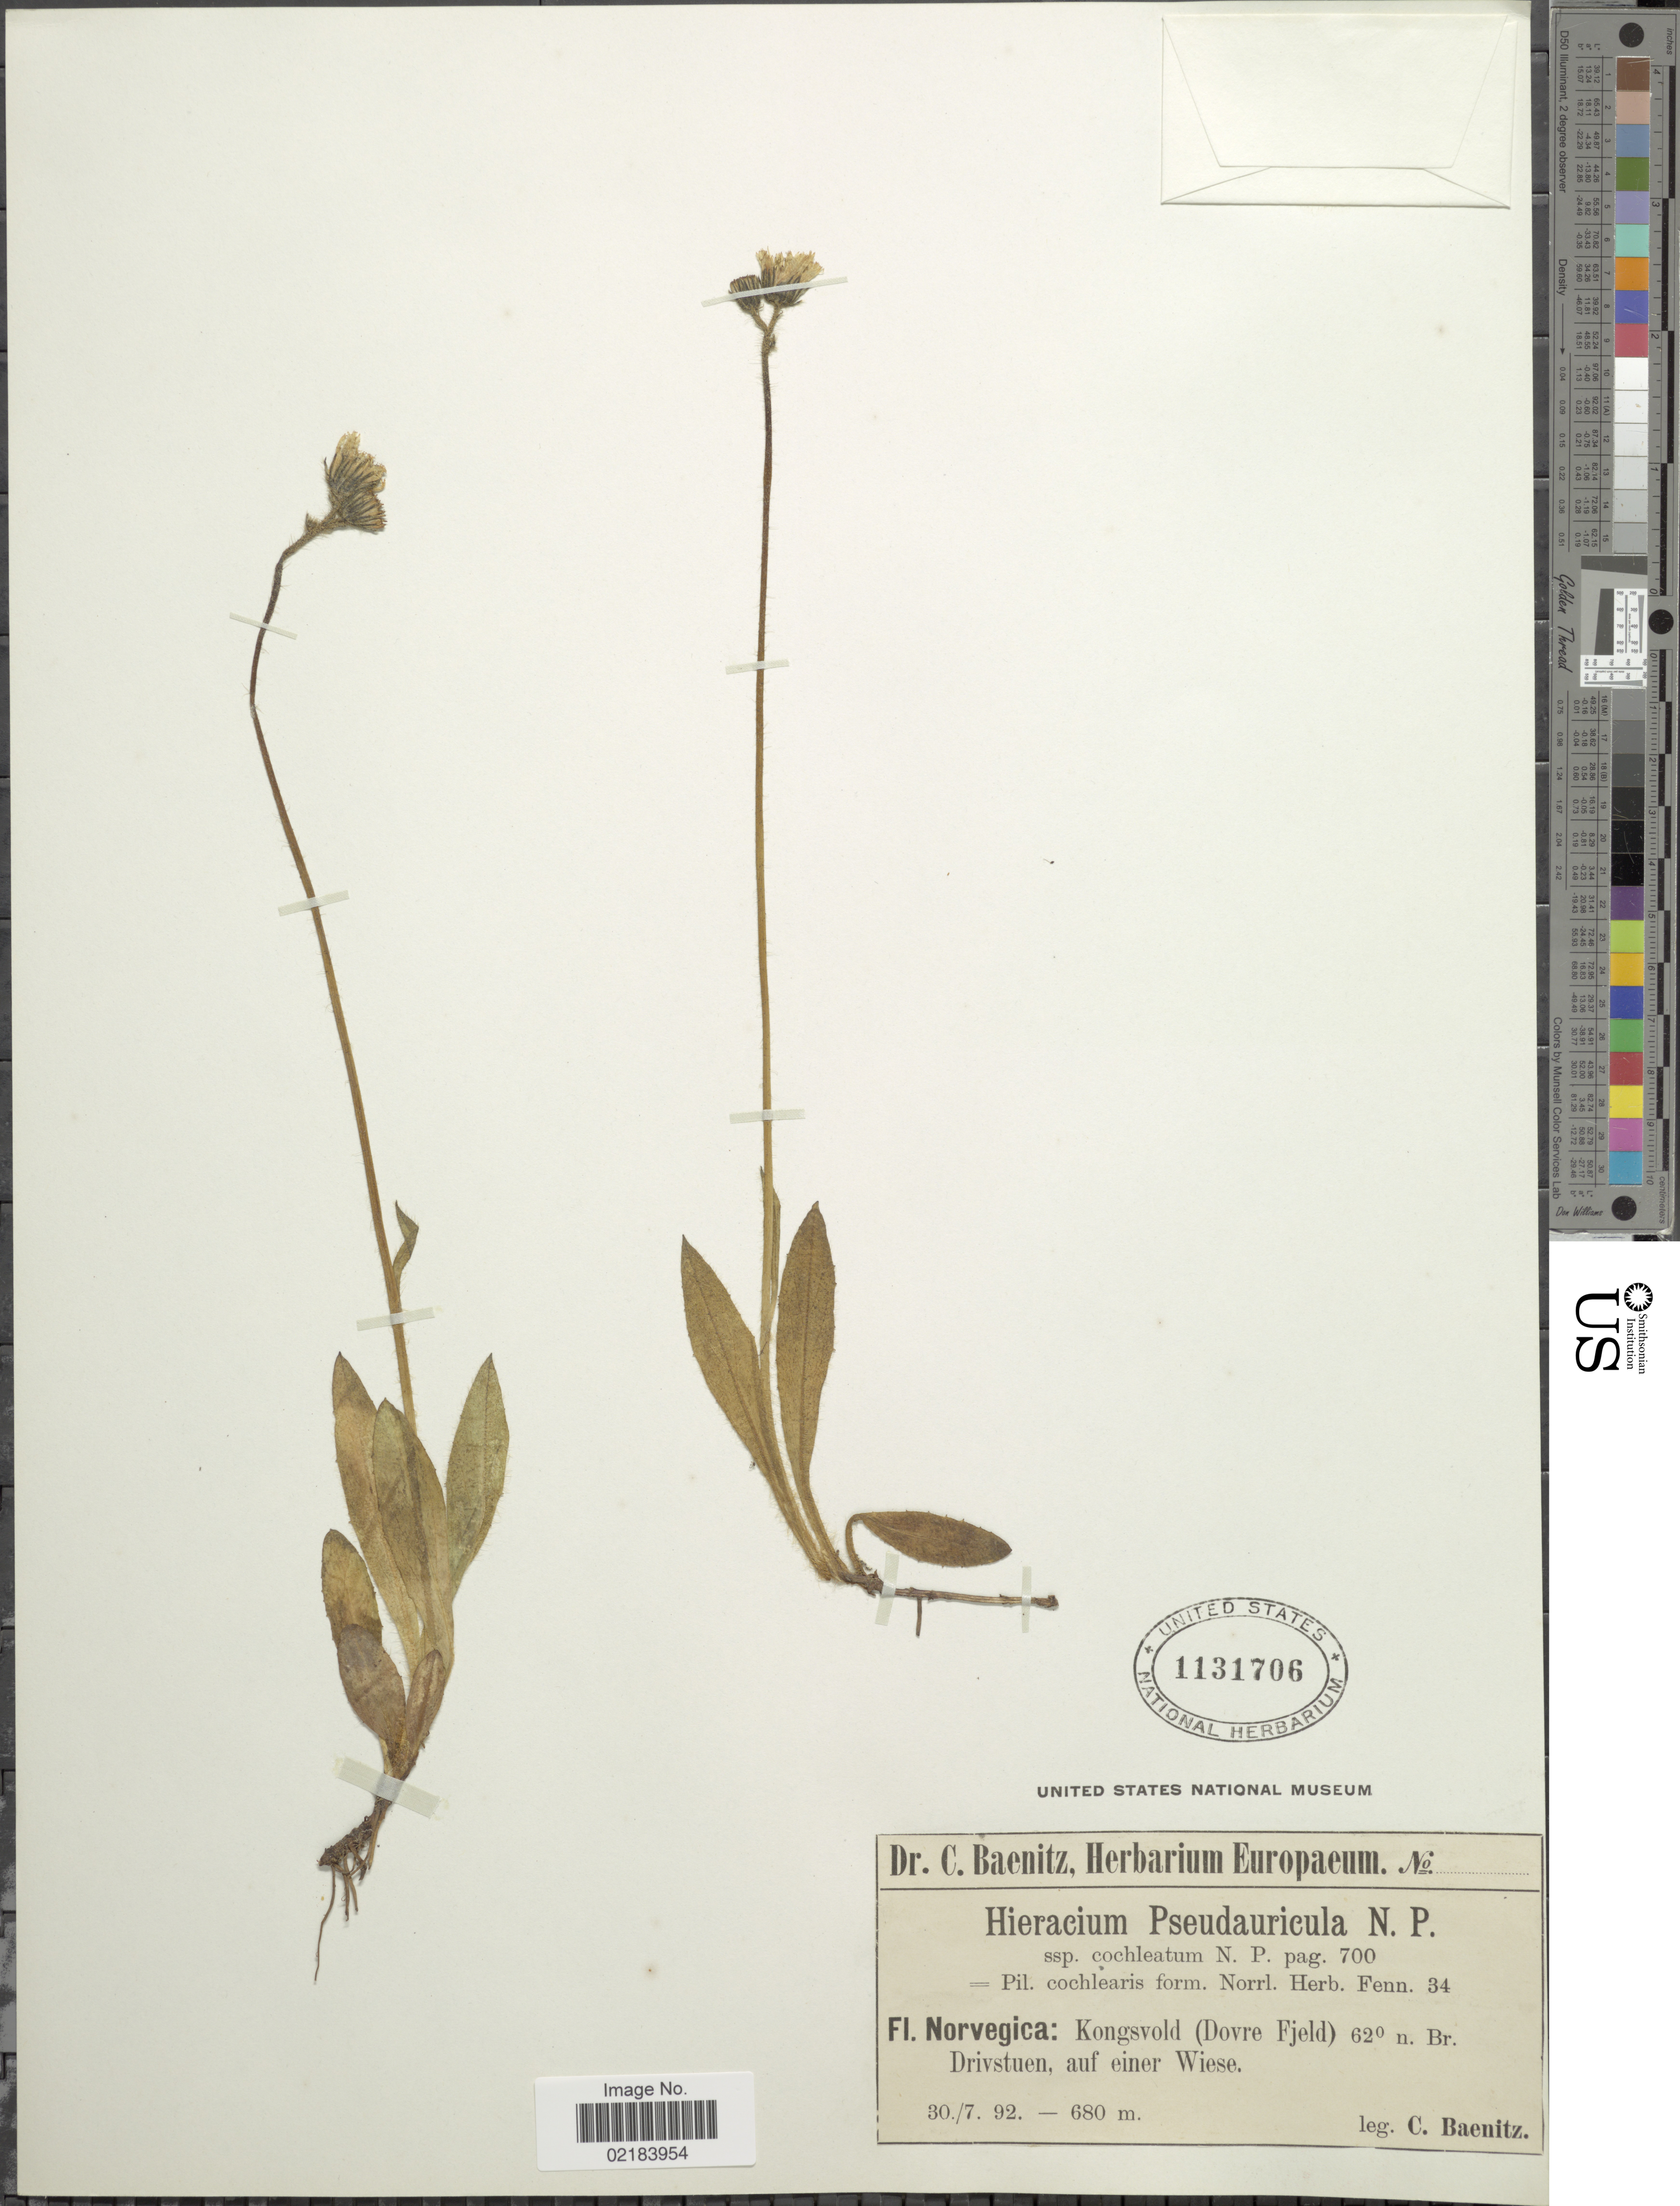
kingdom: Plantae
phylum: Tracheophyta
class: Magnoliopsida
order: Asterales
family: Asteraceae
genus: Pilosella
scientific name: Pilosella cochlearis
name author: Norrl.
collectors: C. G. Baenitz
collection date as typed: Transcribed d/m/y: 30/7/92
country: Norway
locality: Norvegica. Kongsvold (Dovre Fjeld) Br. Drivstuen auf einer Wiese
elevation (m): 680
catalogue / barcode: US 1131706